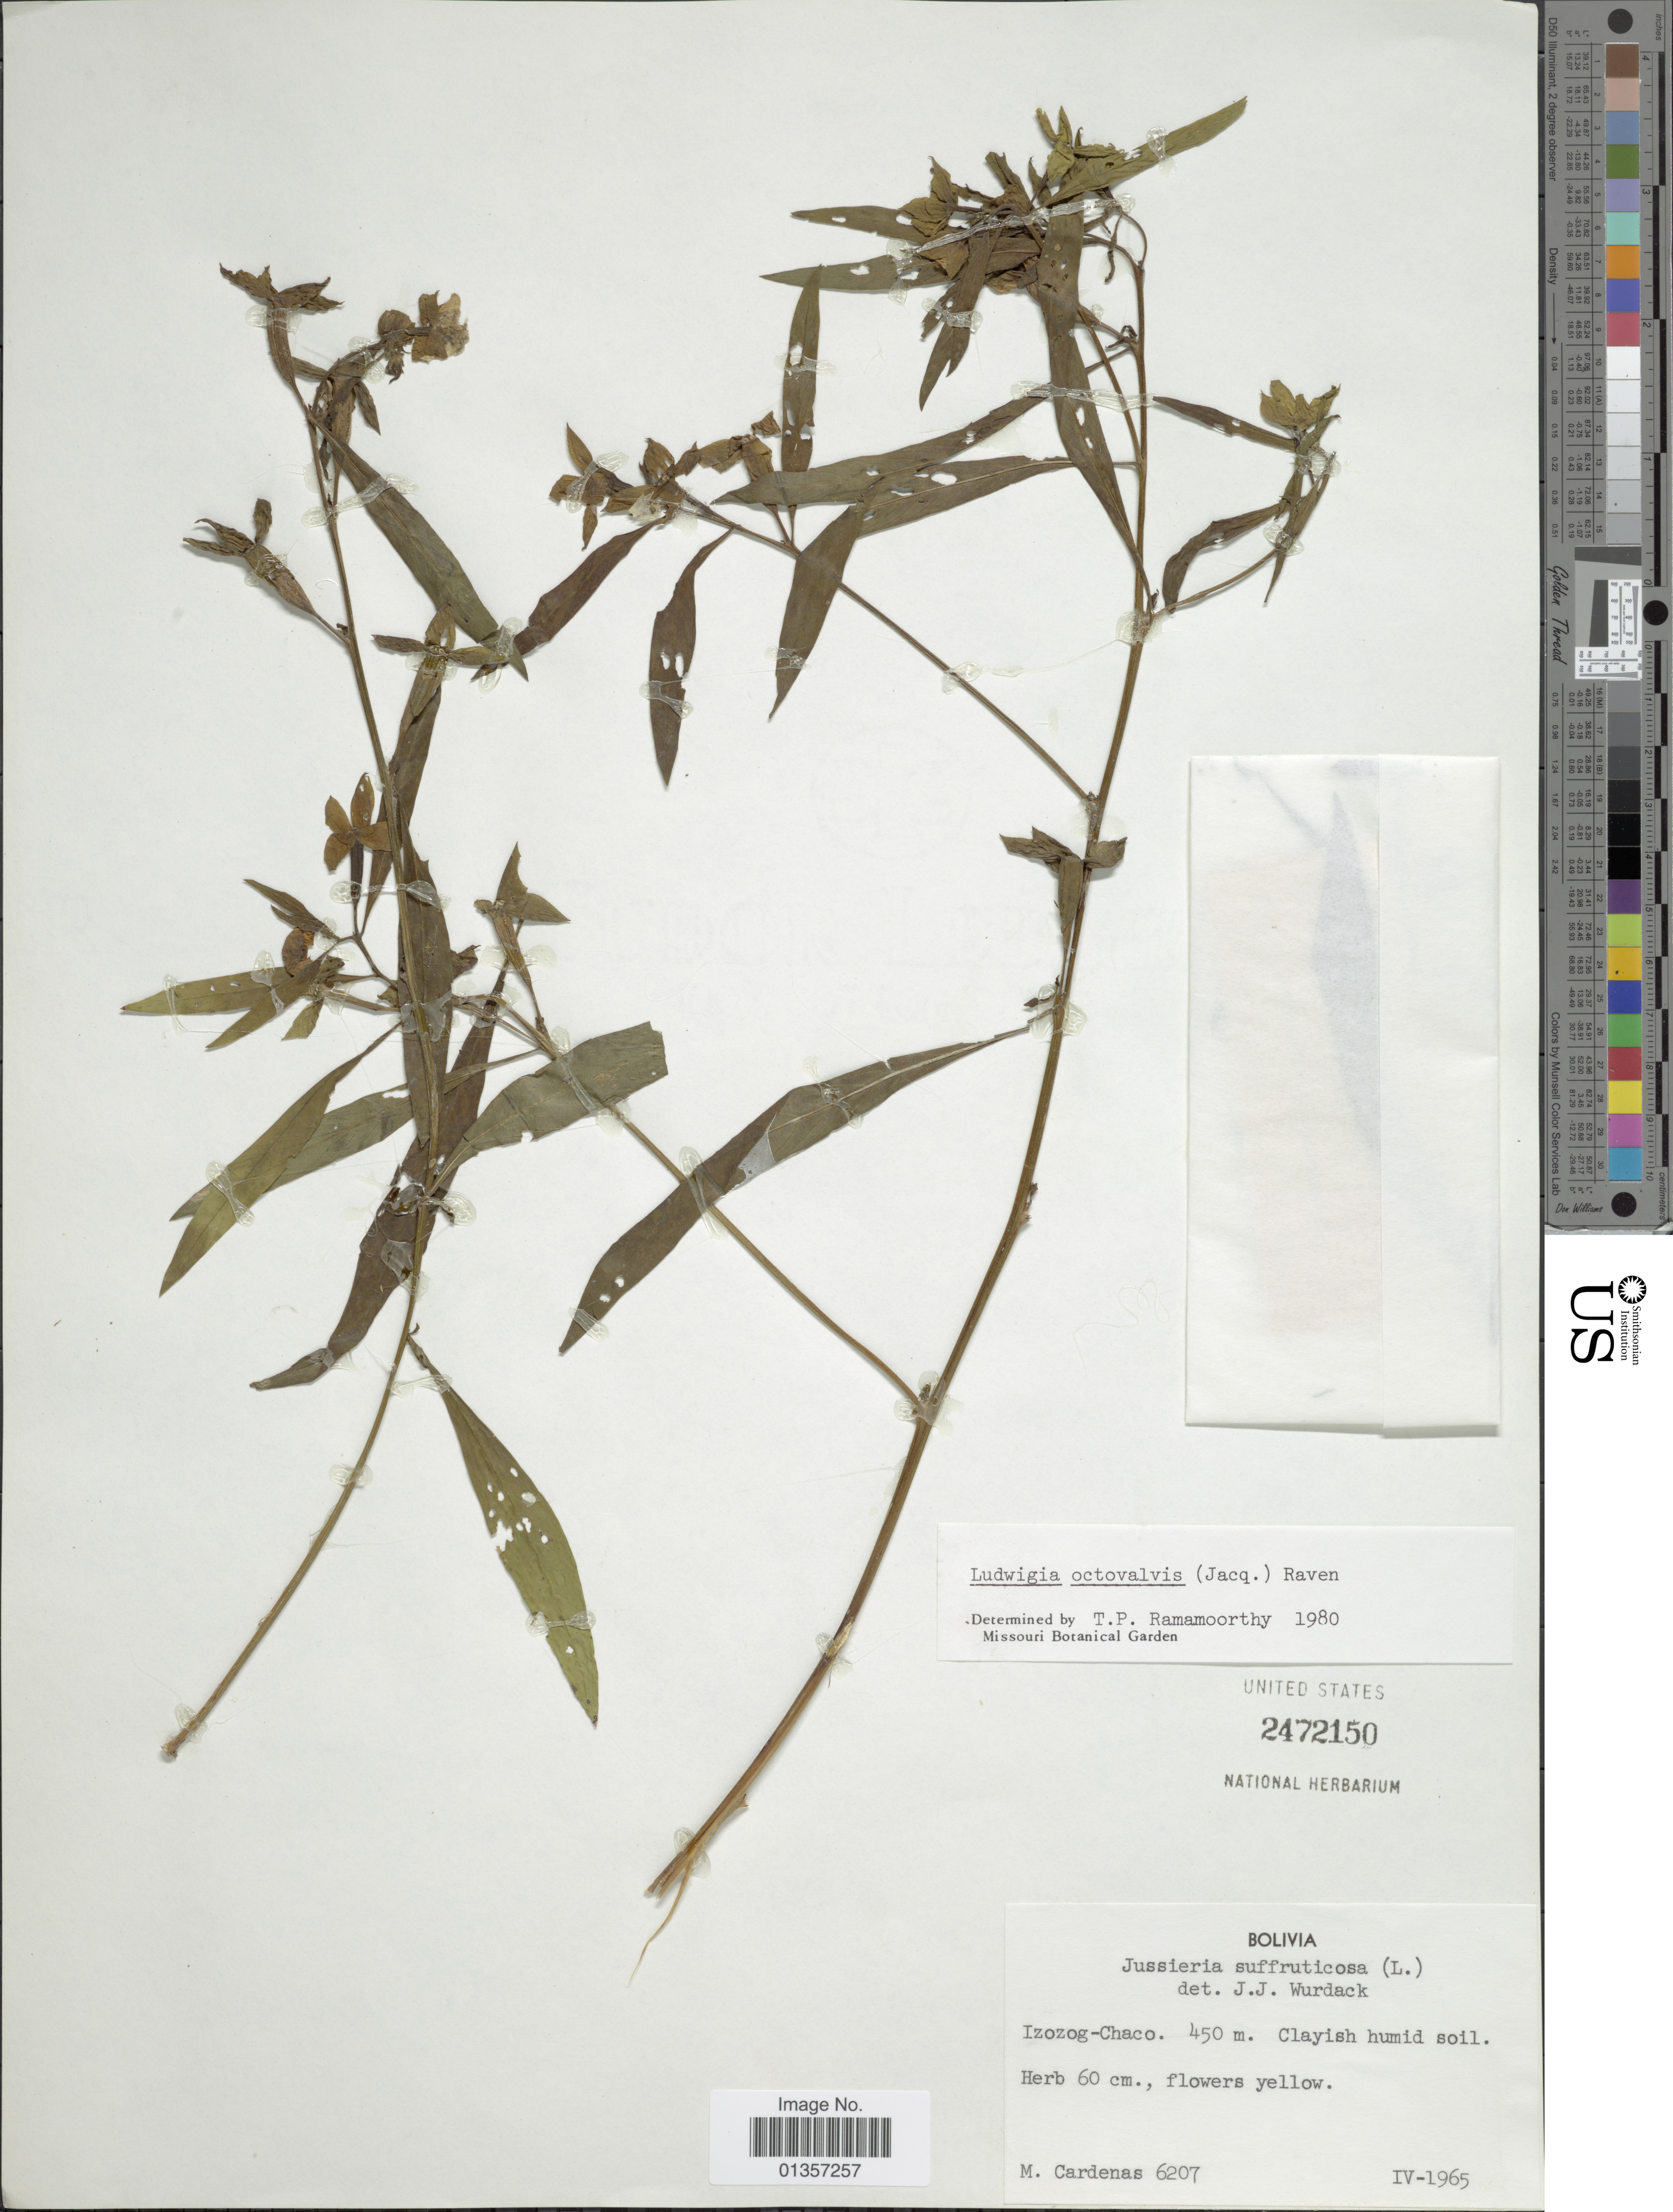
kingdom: Plantae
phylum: Tracheophyta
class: Magnoliopsida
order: Myrtales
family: Onagraceae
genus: Ludwigia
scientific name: Ludwigia octovalvis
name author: (Jacq.) P.H. Raven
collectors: M. Cárdenas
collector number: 6207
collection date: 1965-04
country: Bolivia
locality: Izozog-Chaco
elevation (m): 450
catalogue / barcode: US 2472150